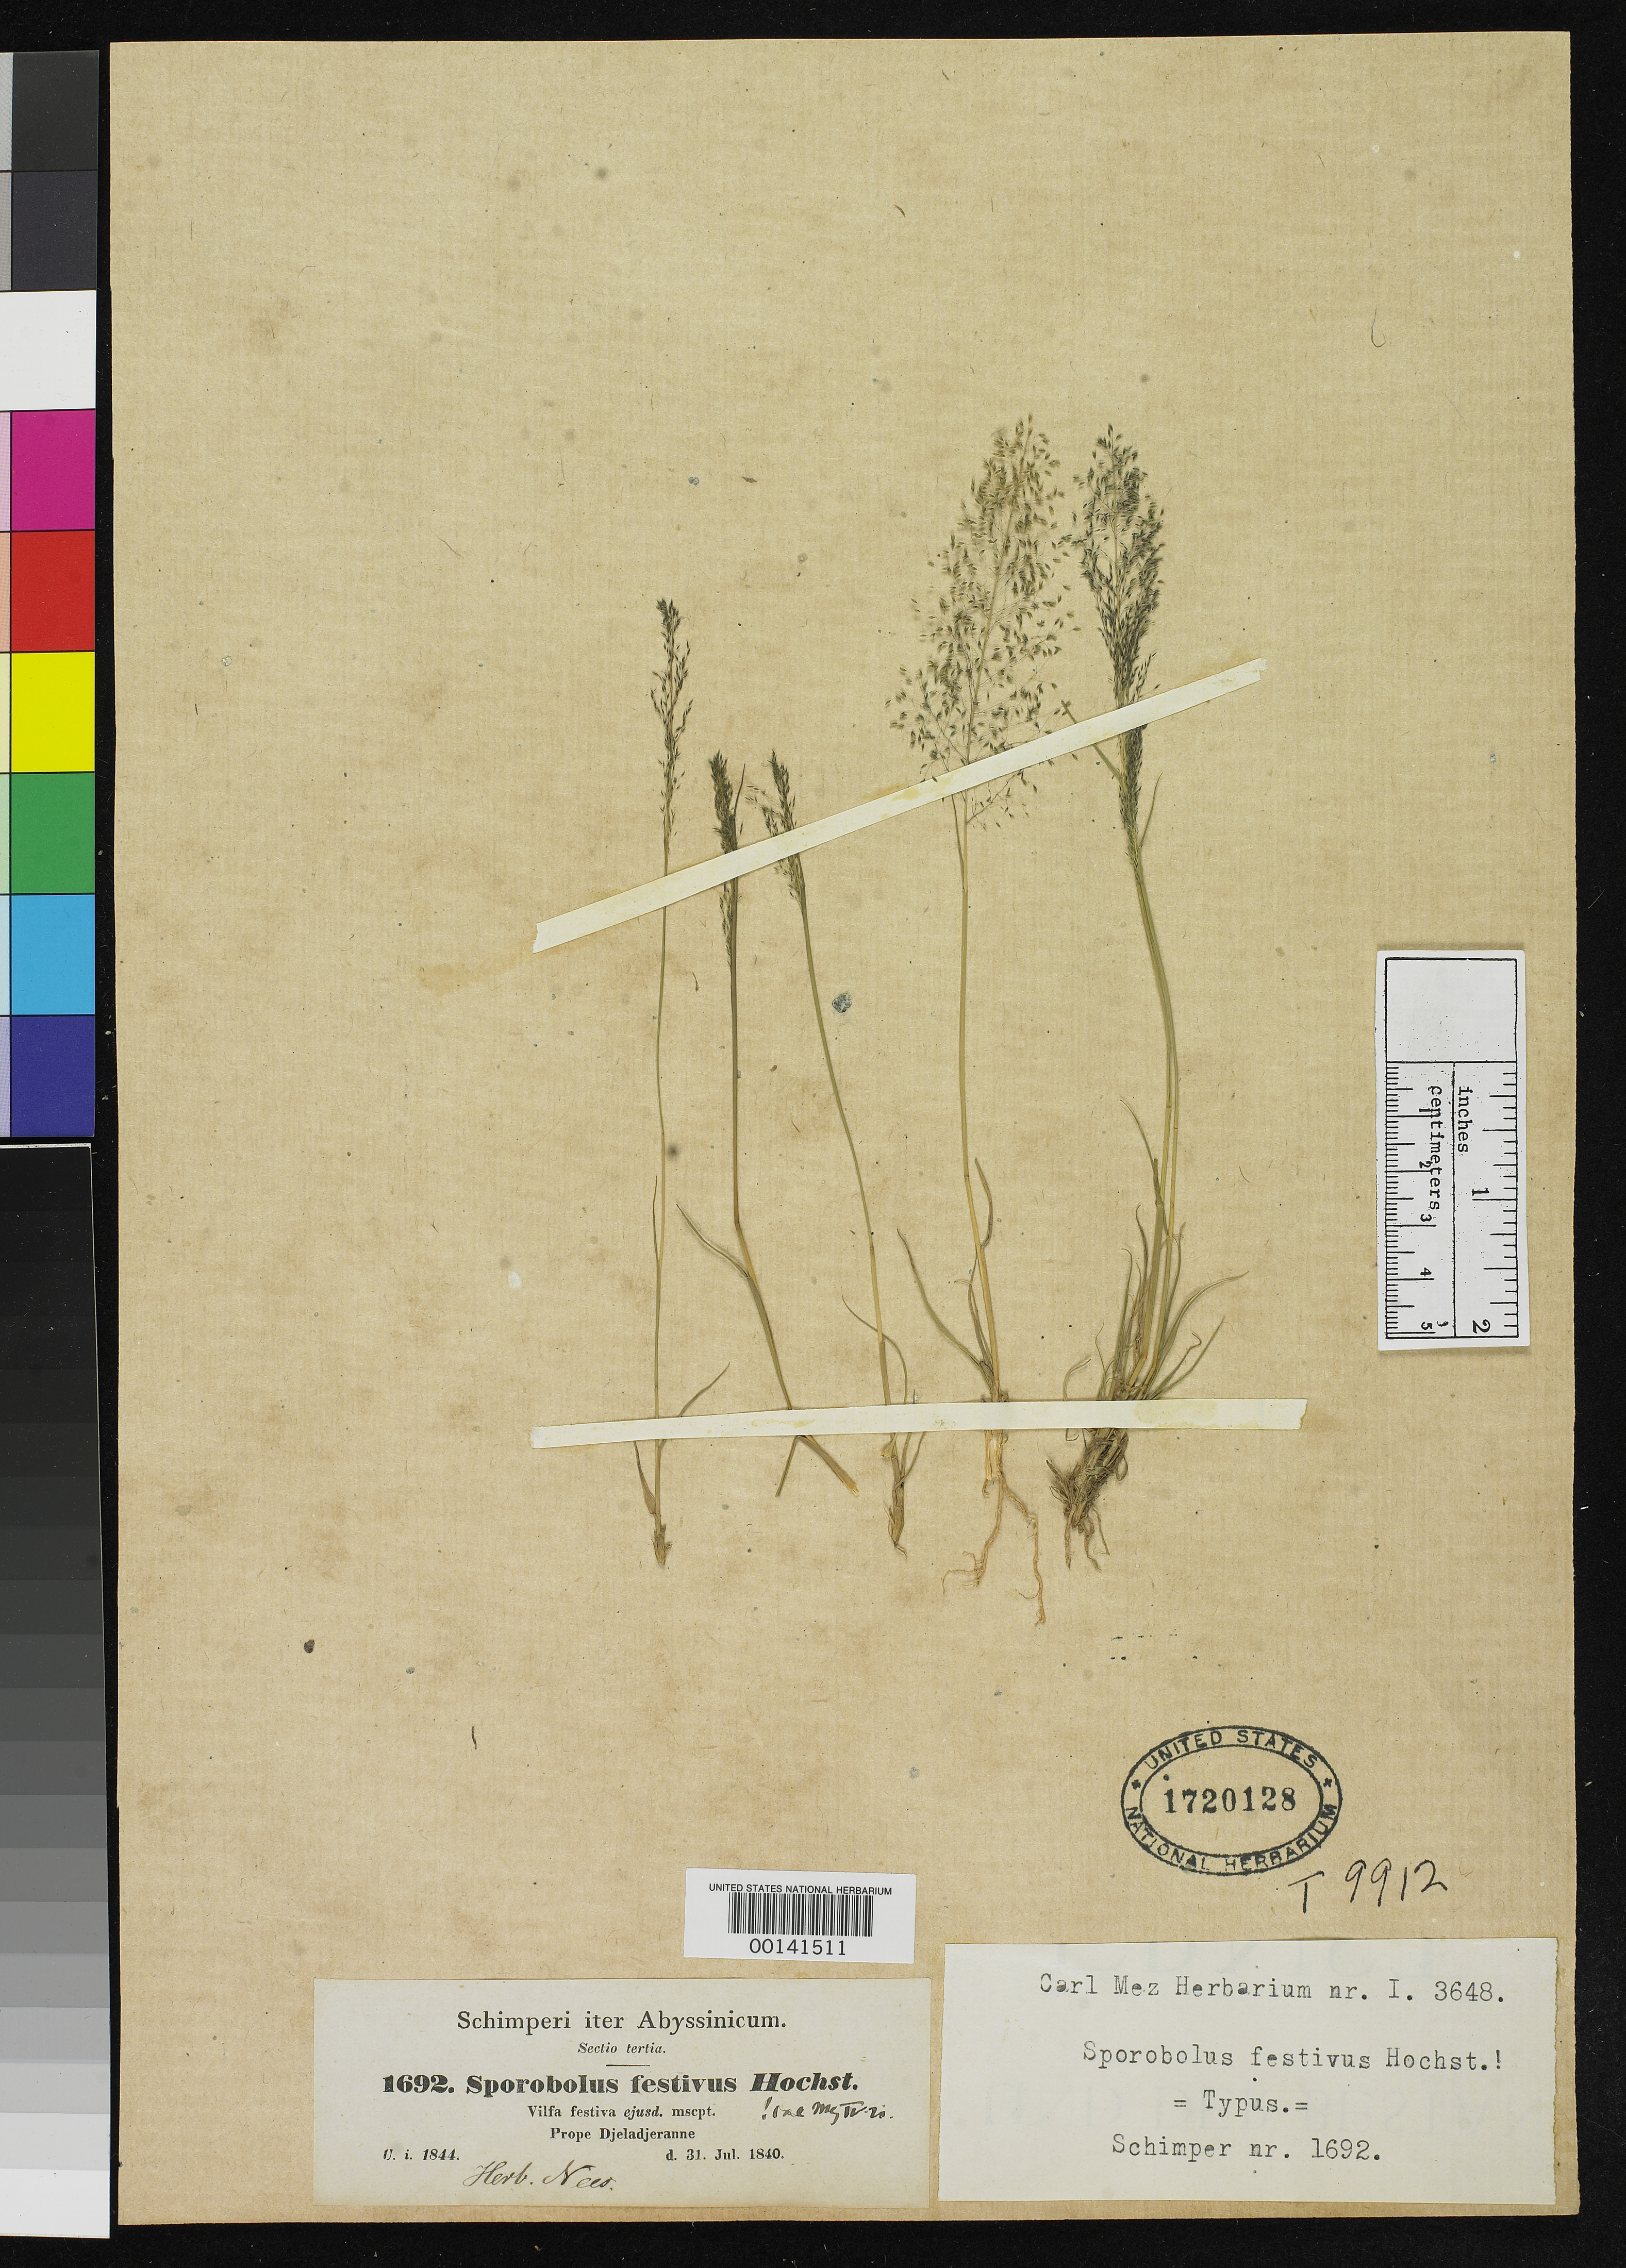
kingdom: Plantae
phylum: Tracheophyta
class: Liliopsida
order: Poales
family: Poaceae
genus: Sporobolus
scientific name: Sporobolus festivus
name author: Hochst. ex A. Rich.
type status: Syntype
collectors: G. W. Schimper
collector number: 1692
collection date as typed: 31 Jul 1840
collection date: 1840-07-31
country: Ethiopia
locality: Djeladjeranne, Tchelatcheranne.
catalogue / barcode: US 1720128